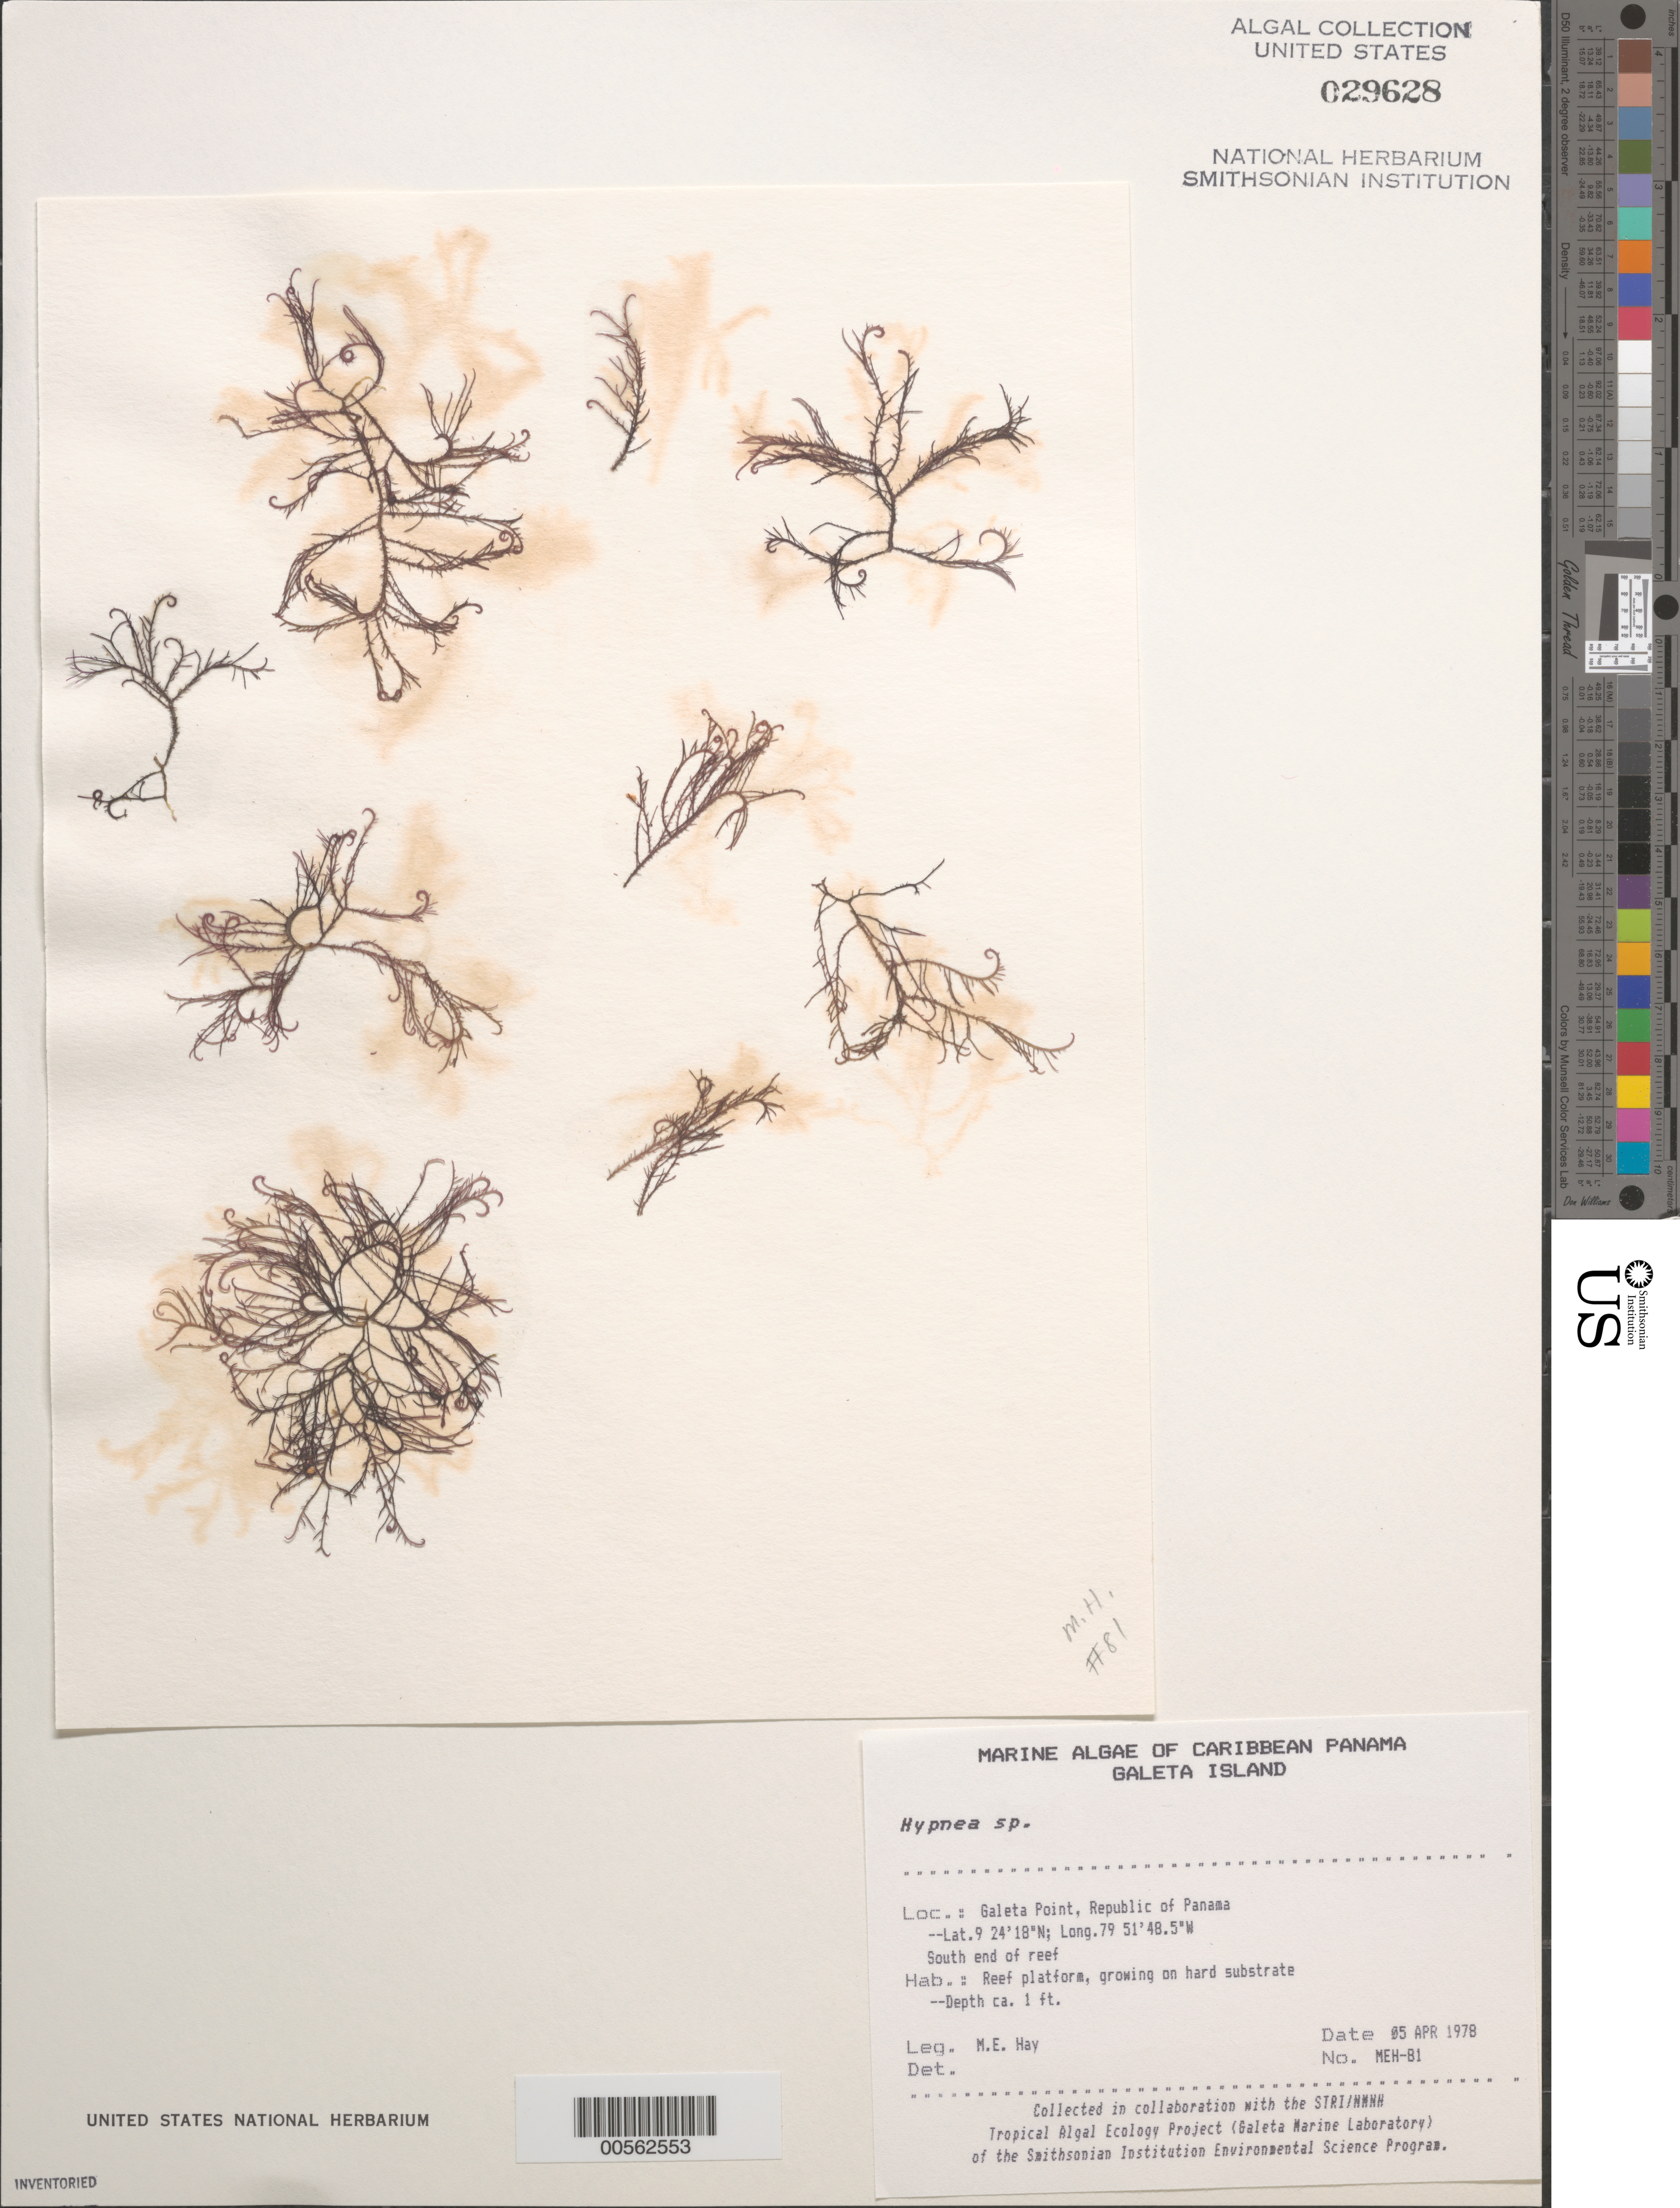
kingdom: Plantae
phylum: Rhodophyta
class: Florideophyceae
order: Gigartinales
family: Cystocloniaceae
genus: Hypnea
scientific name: Hypnea sp.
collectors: M. E. Hay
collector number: MEH-81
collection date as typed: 05 Apr 1978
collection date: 1978-04-05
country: Panama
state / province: Colón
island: Galeta Island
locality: Galeta Point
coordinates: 9 24' 18" N, 79 51' 48.5" W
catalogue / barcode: US 29628